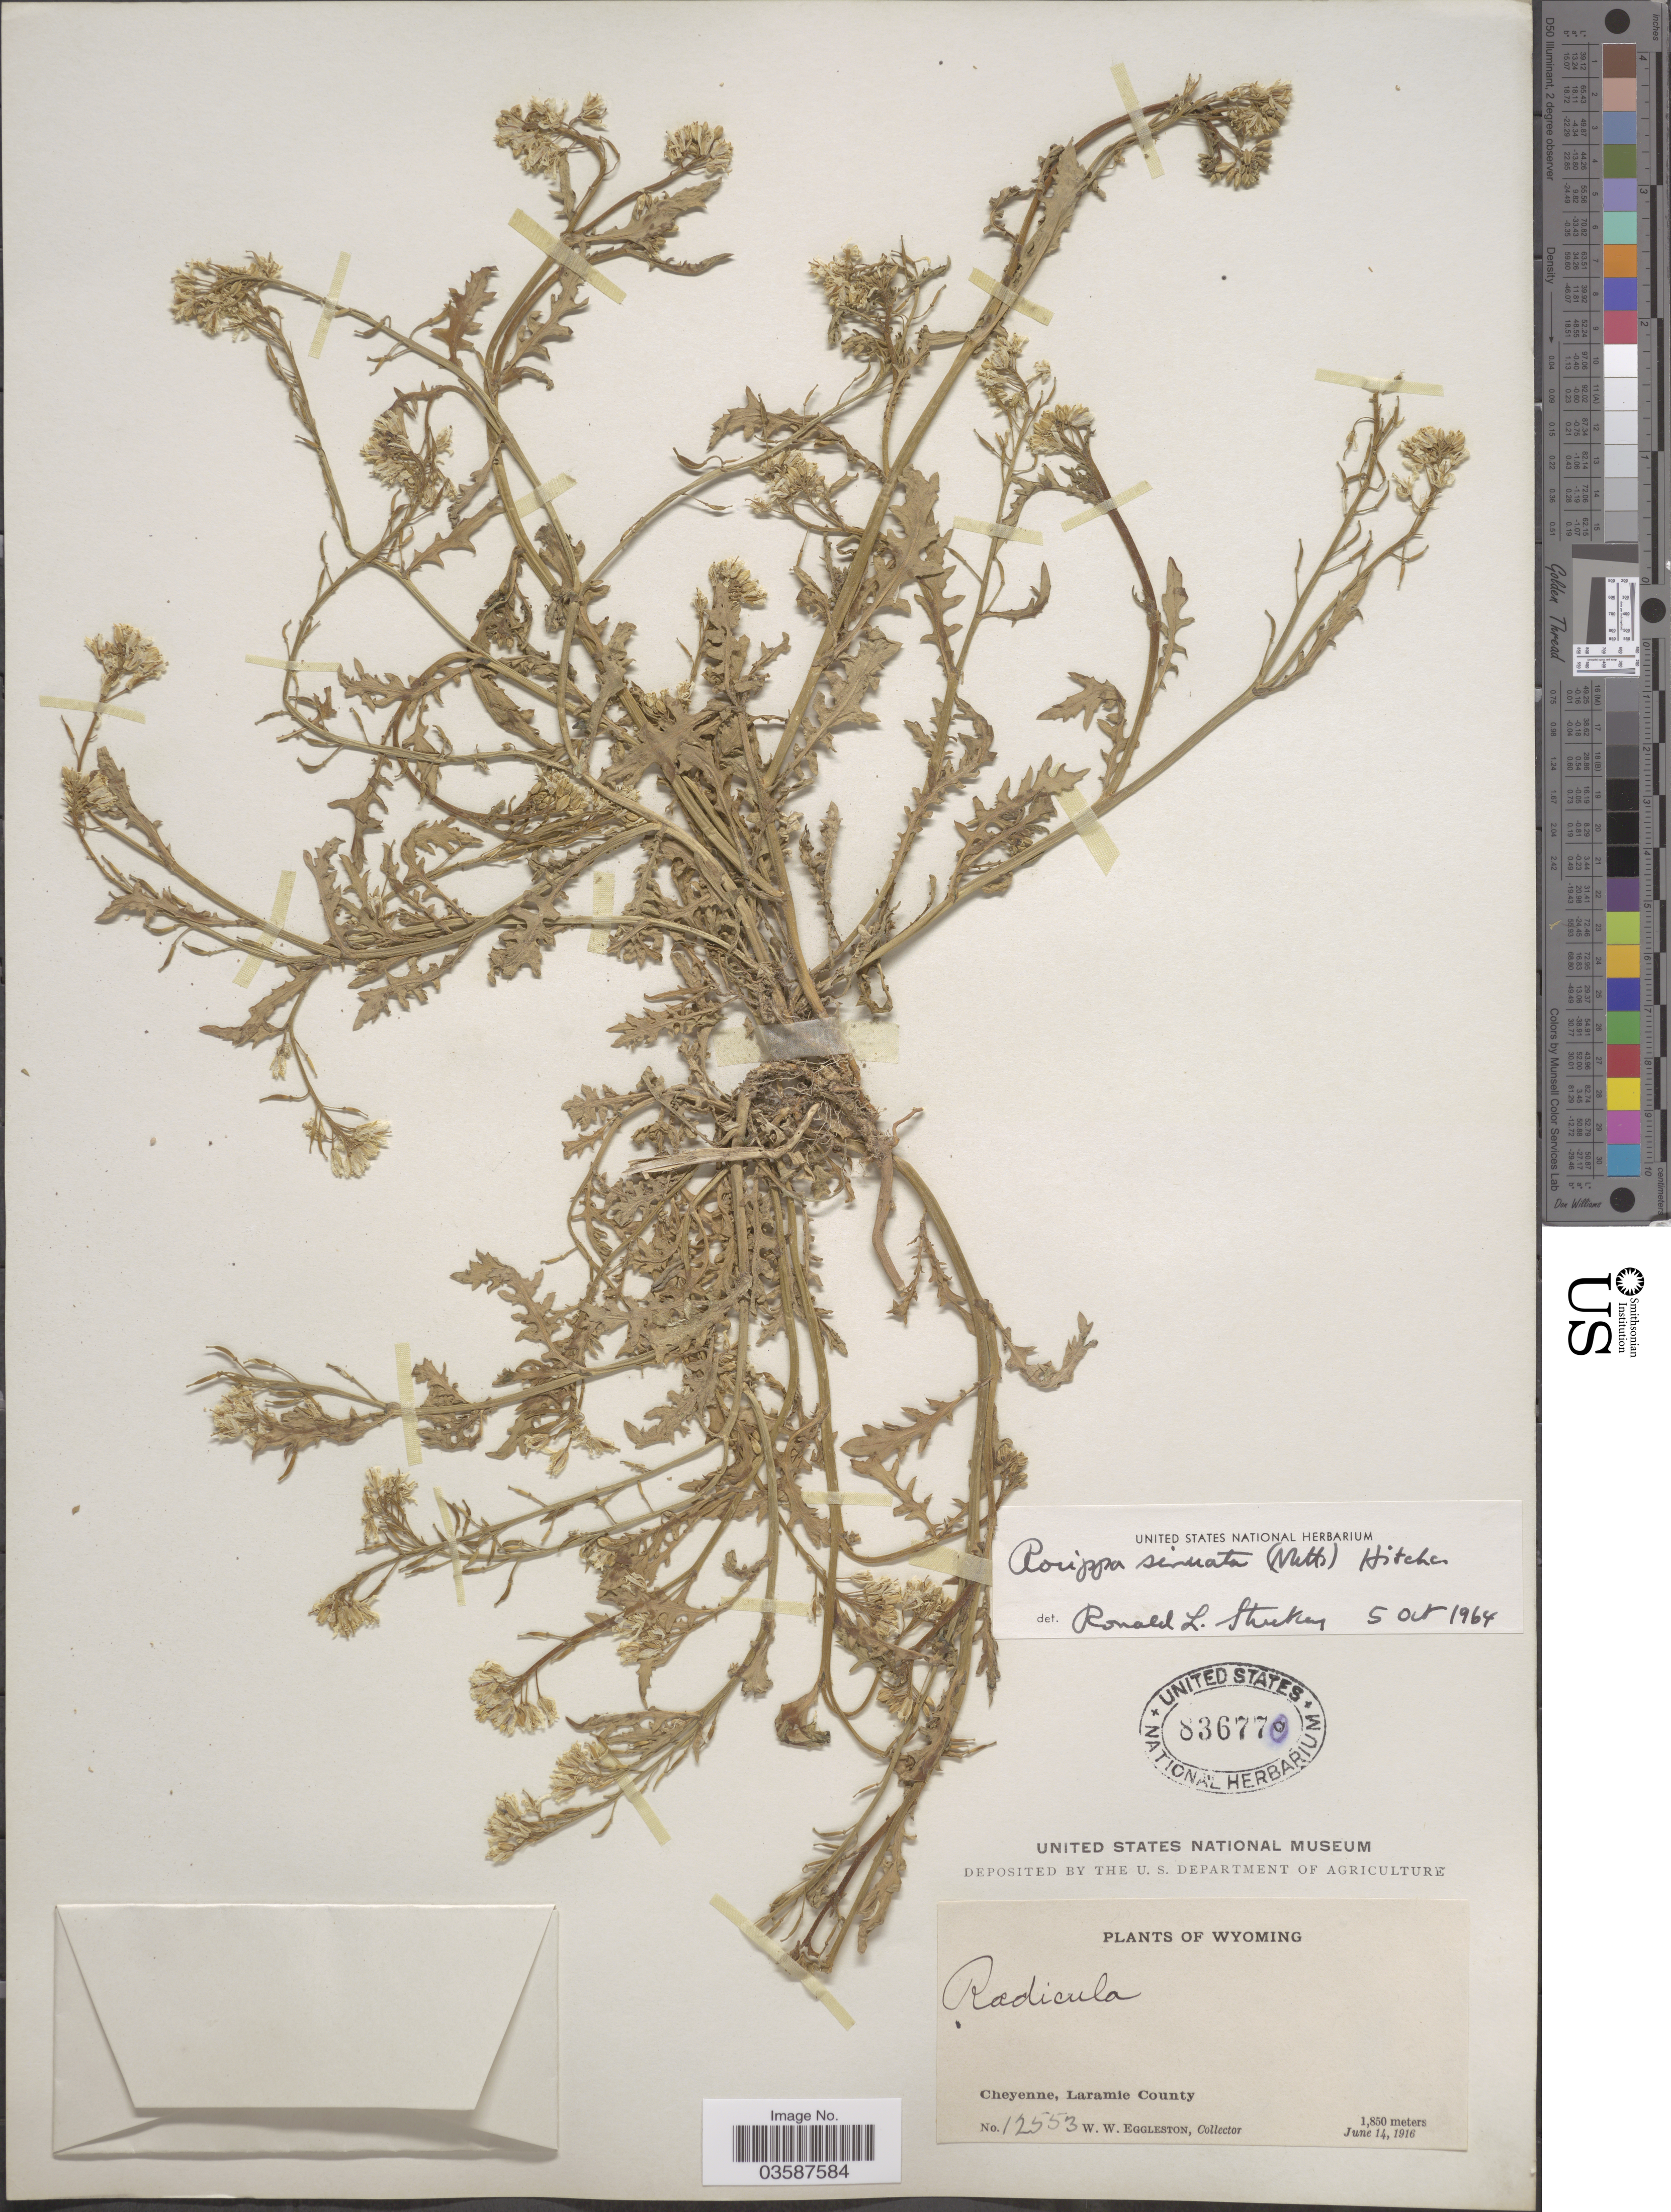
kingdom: Plantae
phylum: Tracheophyta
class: Magnoliopsida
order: Brassicales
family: Brassicaceae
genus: Rorippa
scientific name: Rorippa sinuata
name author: (Nutt.) Hitchc.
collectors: W. W. Eggleston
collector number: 12553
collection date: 1916-06-14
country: United States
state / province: Wyoming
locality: Cheyenne, Laramie County.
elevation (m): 1850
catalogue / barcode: US 836770